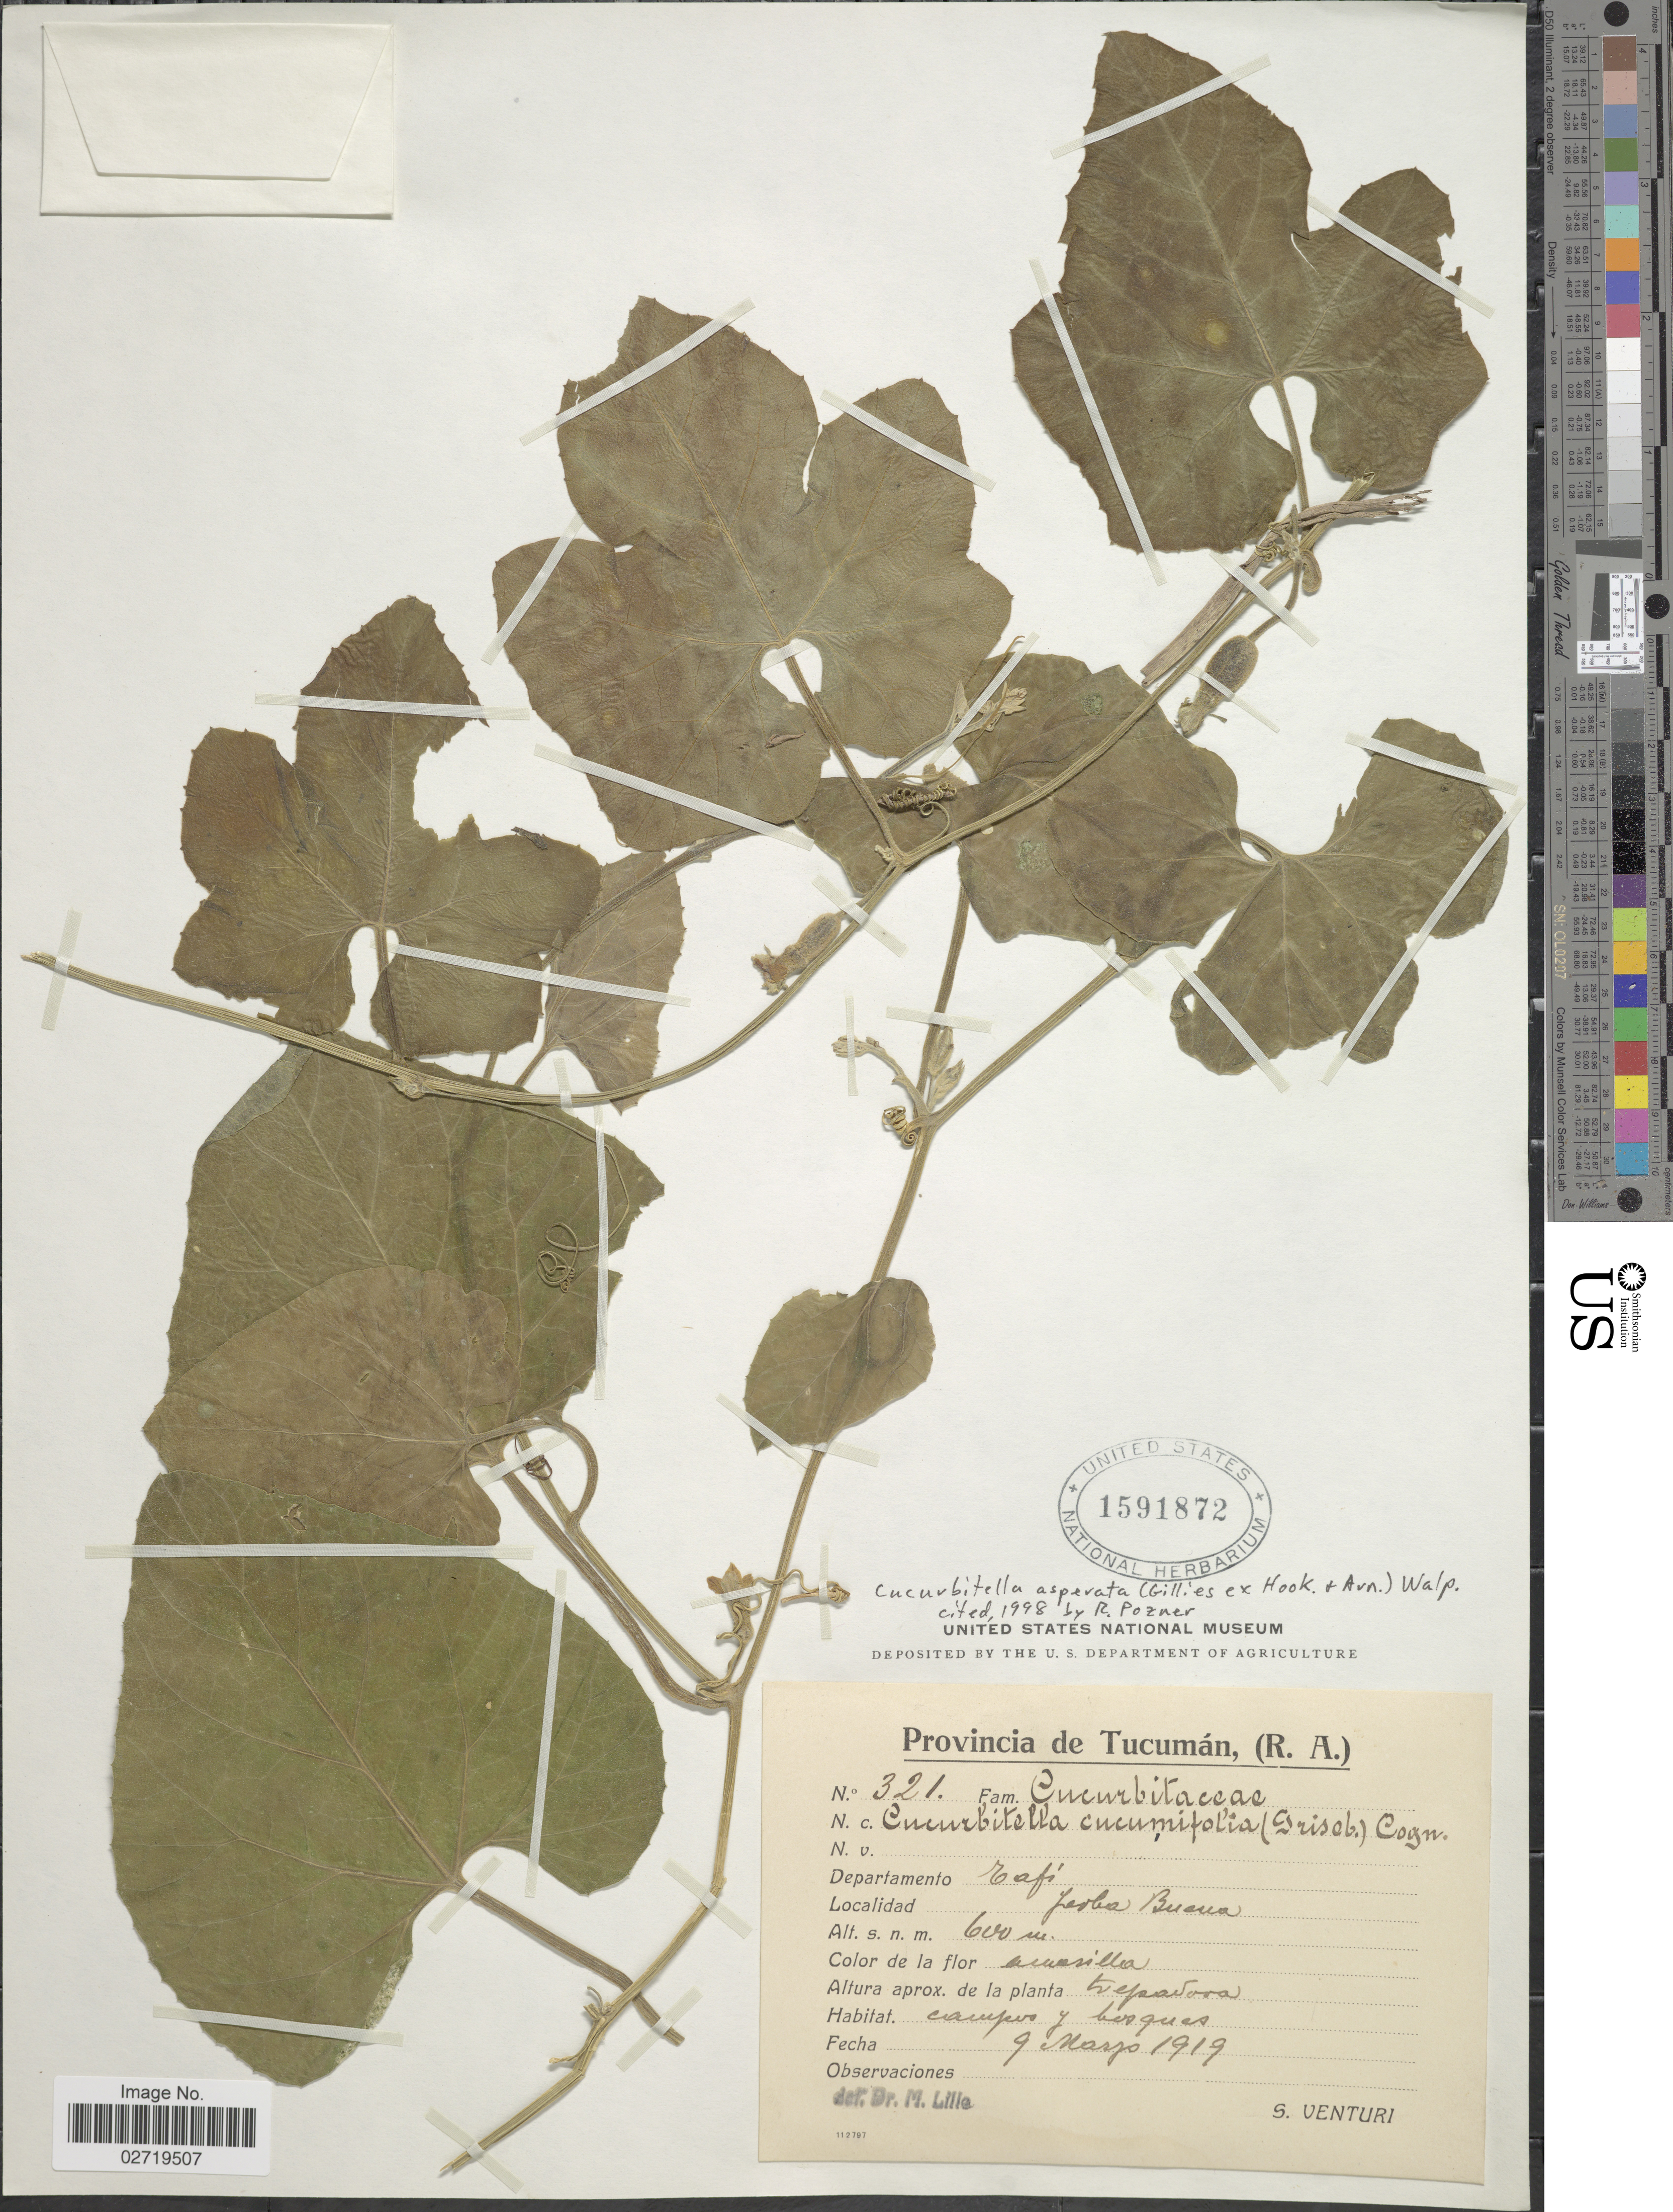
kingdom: Plantae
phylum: Tracheophyta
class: Magnoliopsida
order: Cucurbitales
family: Cucurbitaceae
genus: Cucurbitella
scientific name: Cucurbitella asperata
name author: (Gillies ex Hook. & Arn.) Walp.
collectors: S. Venturi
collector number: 321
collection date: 1919-03-09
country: Argentina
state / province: Tucuman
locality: Provincia de Tucuman (R.A.), Departamento Tafi, Yerba Buena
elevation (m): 600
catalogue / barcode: US 1591872